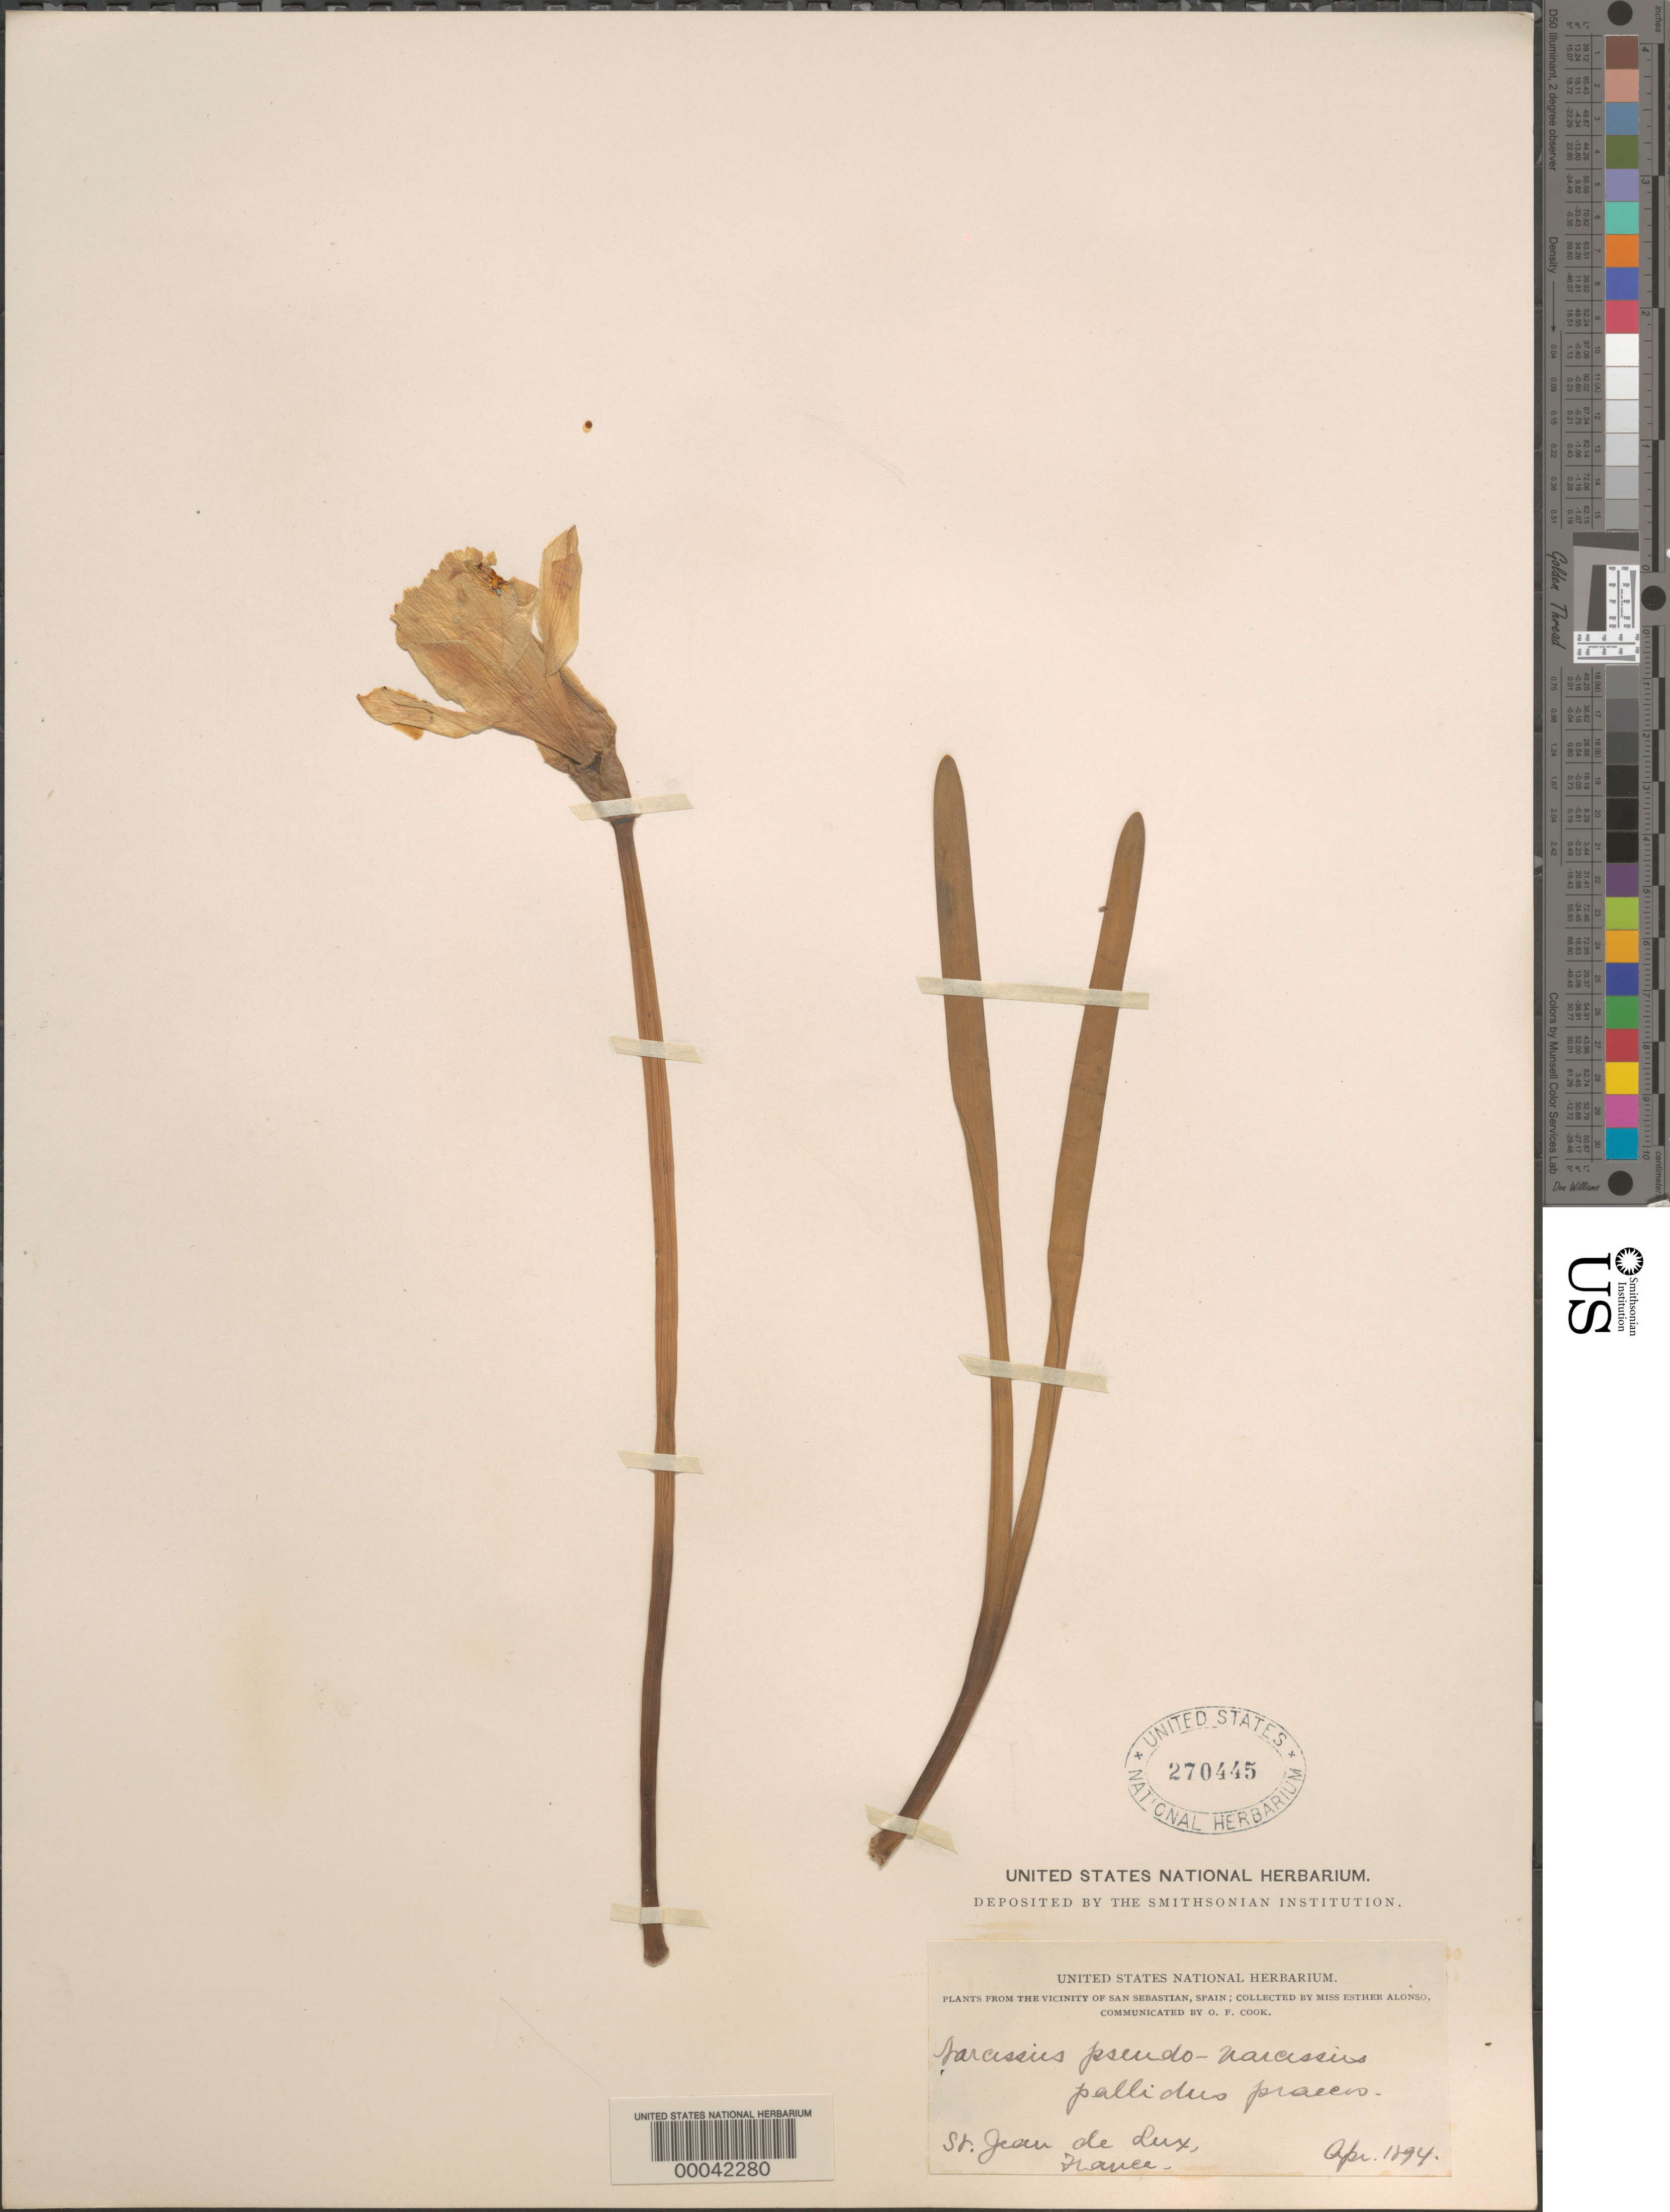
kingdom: Plantae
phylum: Tracheophyta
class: Liliopsida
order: Asparagales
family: Amaryllidaceae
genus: Narcissus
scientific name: Narcissus pseudonarcissus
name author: L.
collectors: E. Alonso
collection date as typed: Apr 1894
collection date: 1894-04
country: France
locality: St. jean de lux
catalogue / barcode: US 270445